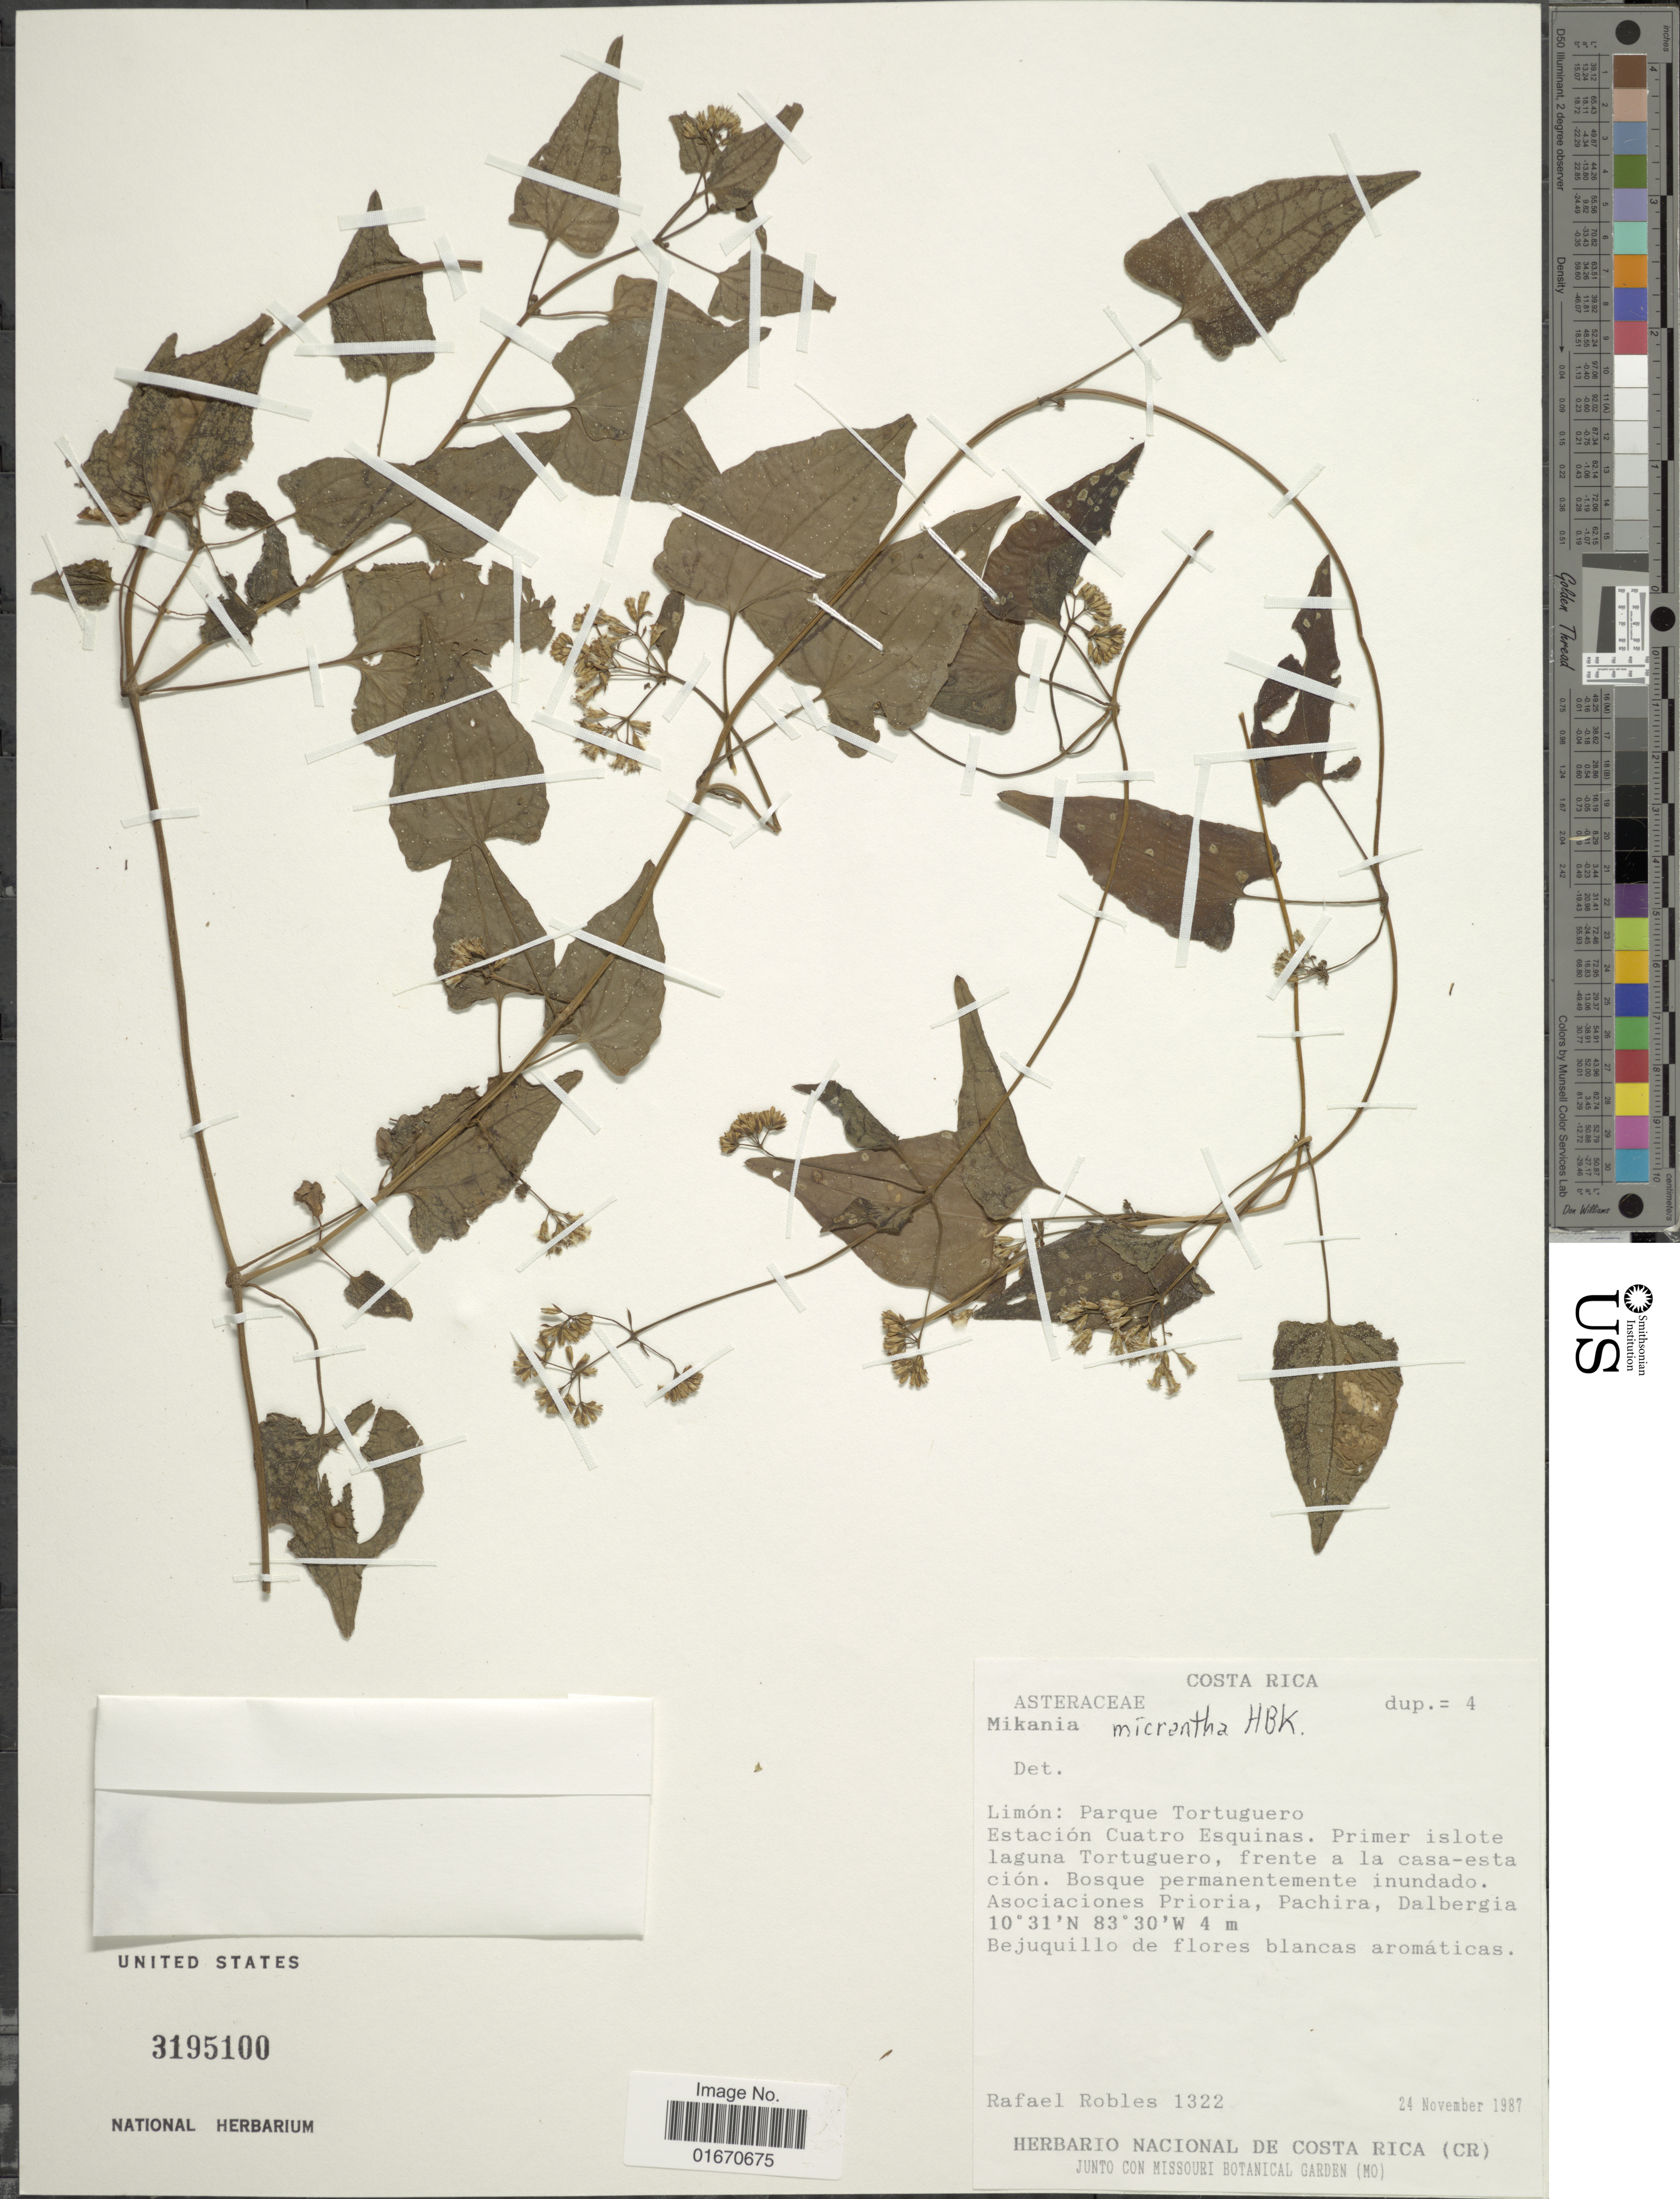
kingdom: Plantae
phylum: Tracheophyta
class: Magnoliopsida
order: Asterales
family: Asteraceae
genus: Mikania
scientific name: Mikania micrantha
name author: Kunth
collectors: R. Robles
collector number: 1322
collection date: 1987-11-24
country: Costa Rica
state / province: Limón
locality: Parque Tortuguero, Estacion Cuatro Esquinas, primer islote laguna Tortuguero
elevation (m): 4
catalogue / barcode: US 3195100